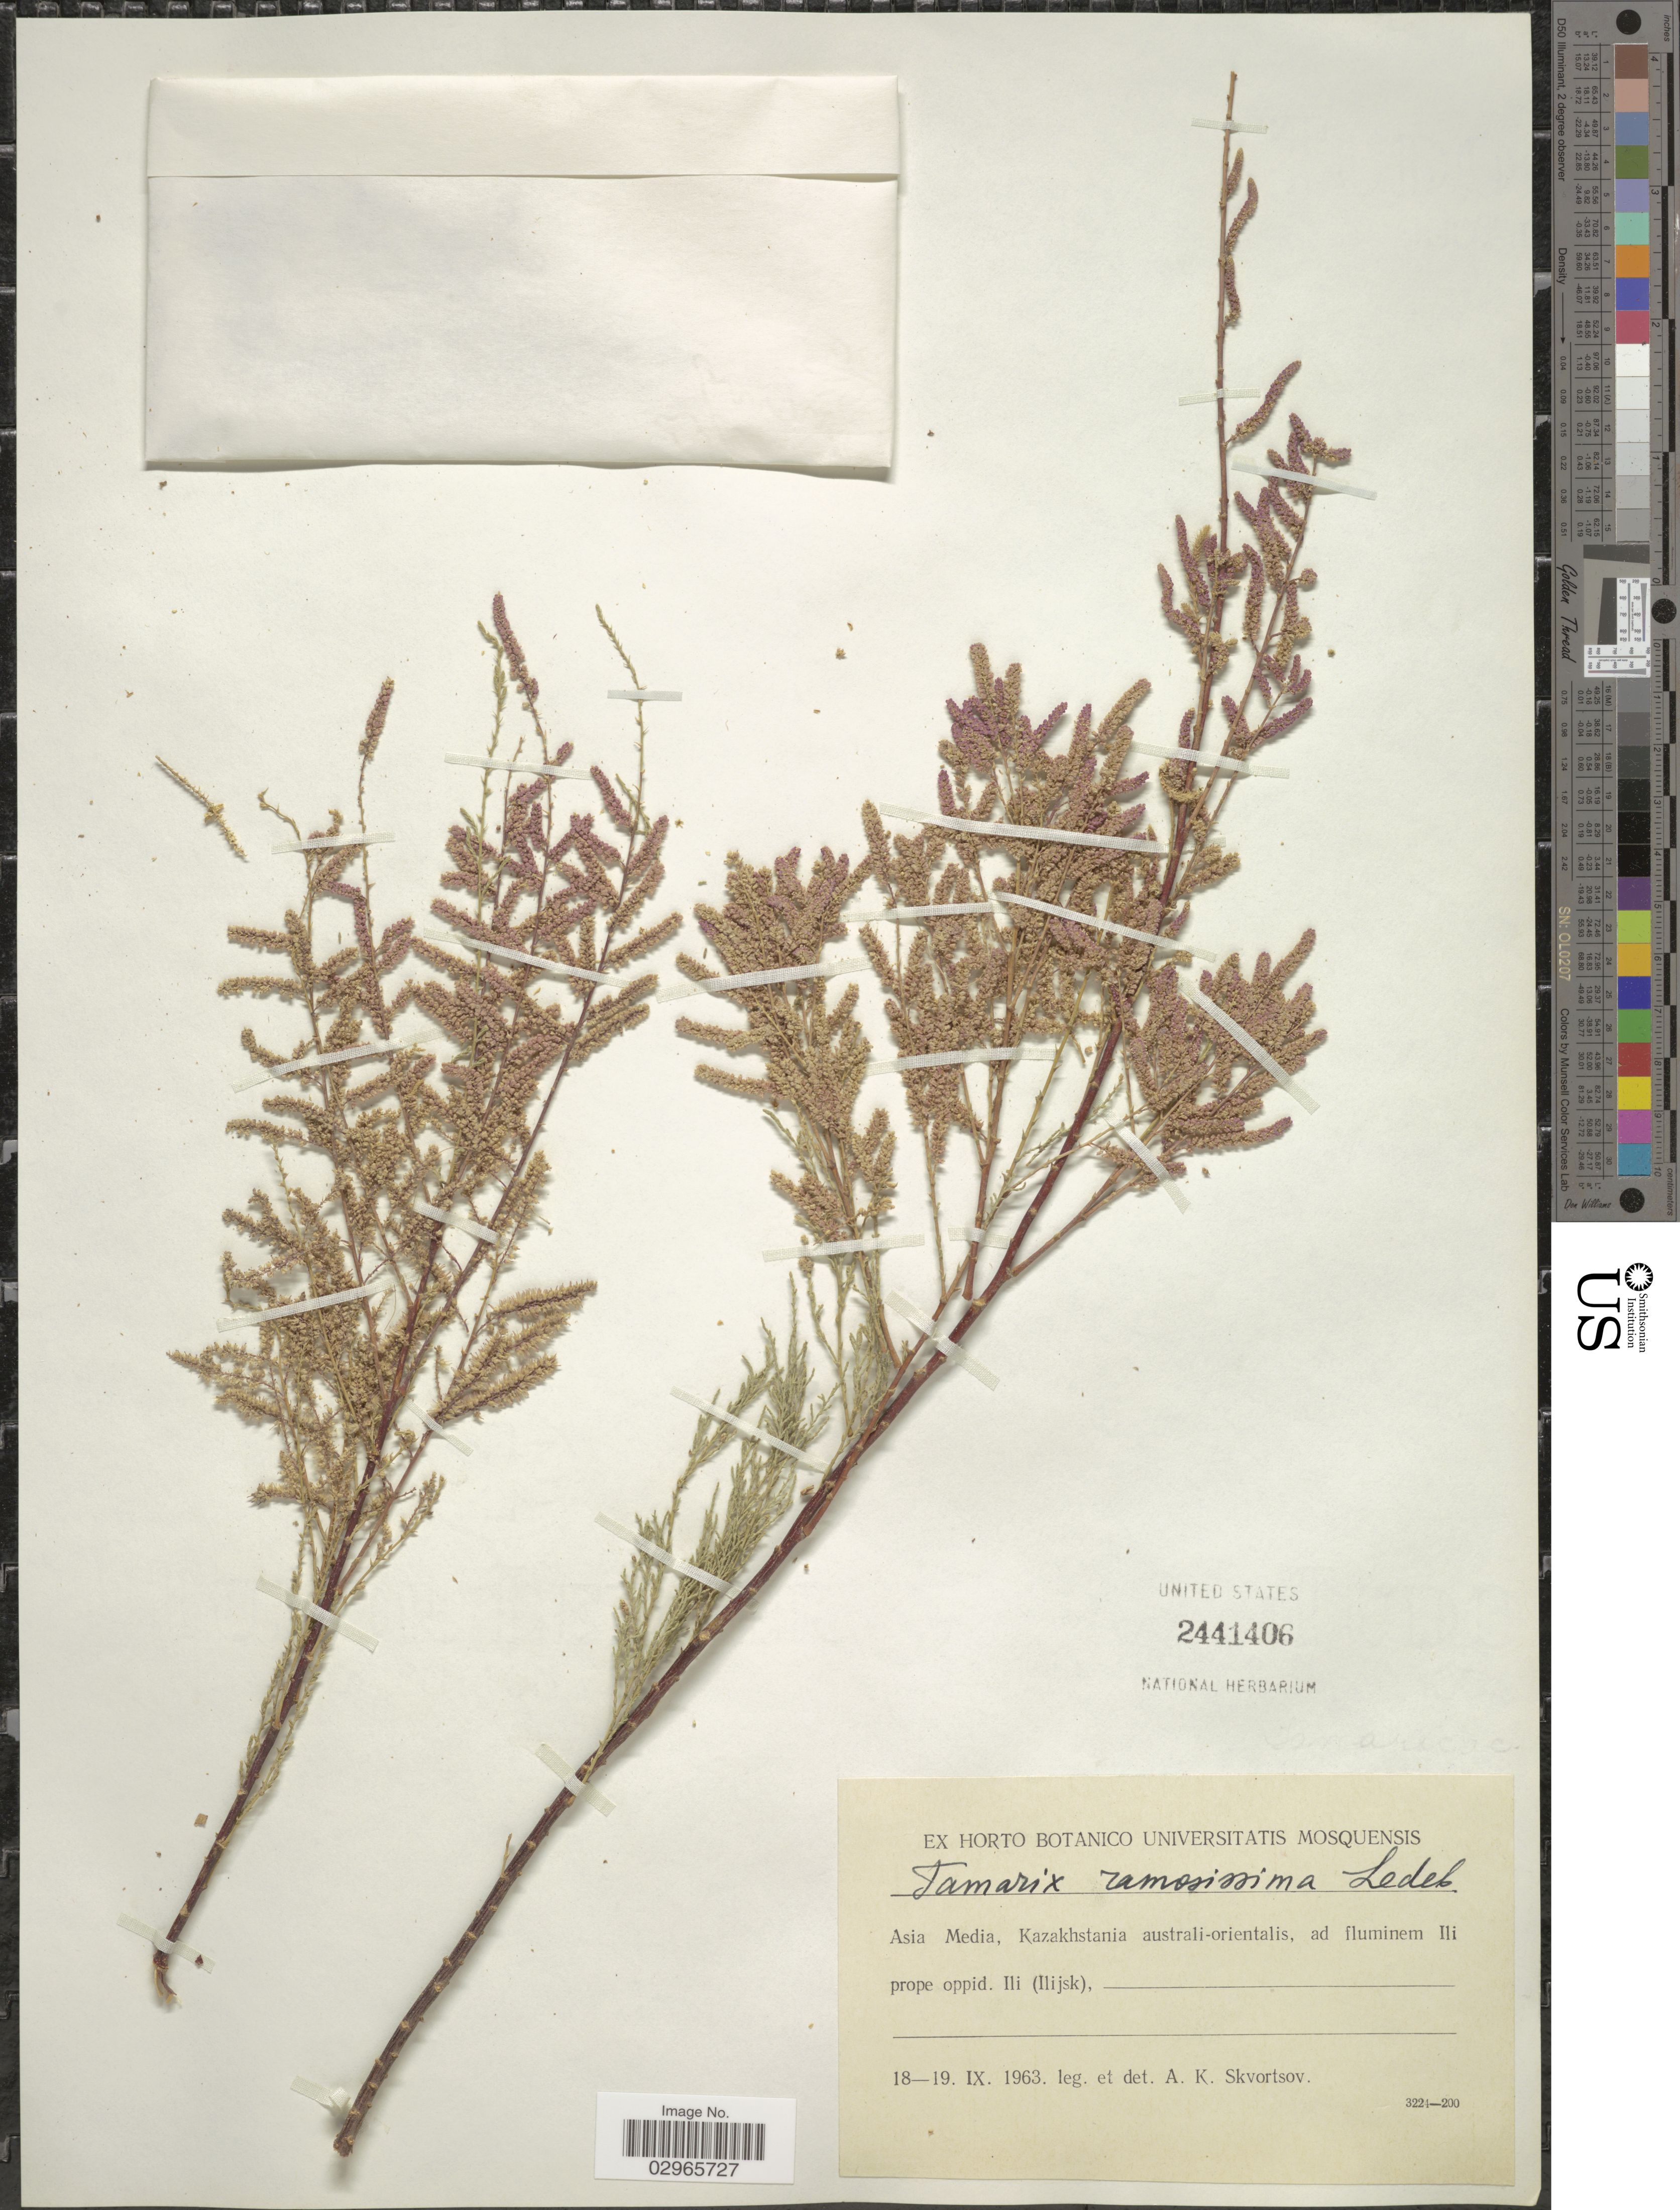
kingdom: Plantae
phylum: Tracheophyta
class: Magnoliopsida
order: Caryophyllales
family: Tamaricaceae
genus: Tamarix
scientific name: Tamarix ramosissima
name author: Ledeb.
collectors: A. K. Skvortsov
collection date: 1963-09-18/1963-09-19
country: Kazakhstan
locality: Asia Media, Kazakhstania australi-orientalis, ad fluminem Ili prope oppid. Ili (Ilijsk)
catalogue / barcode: US 2441406